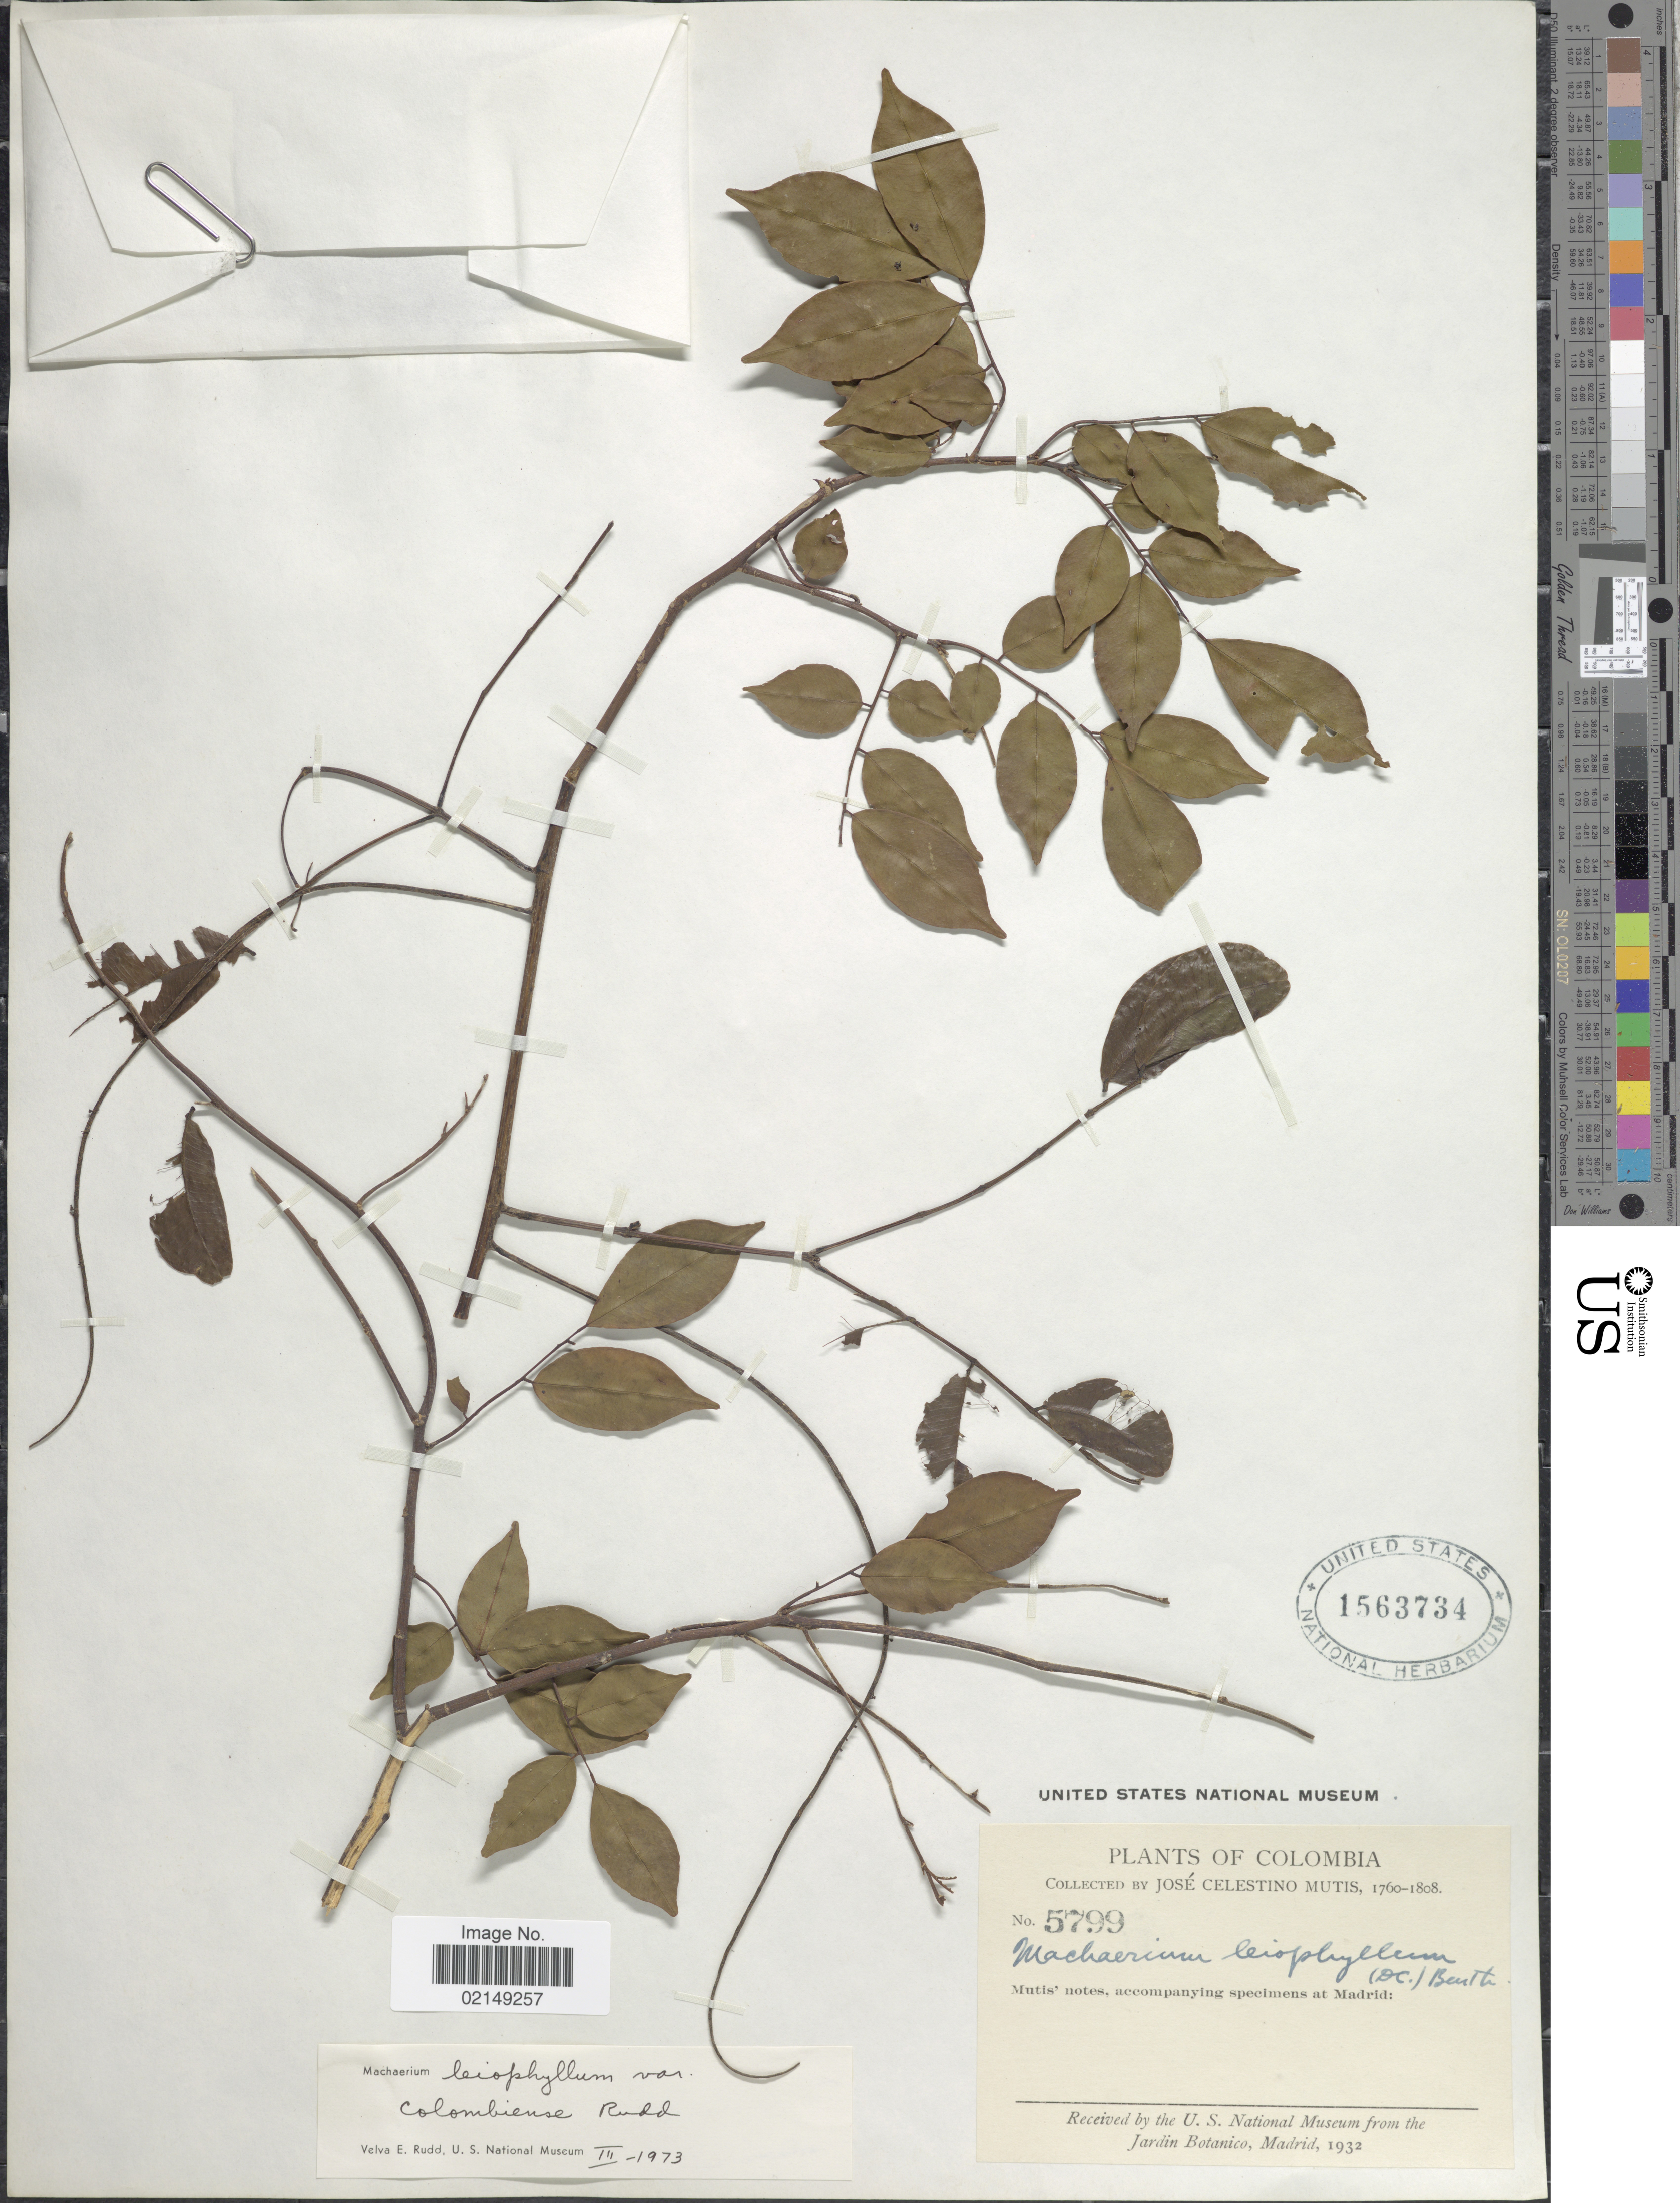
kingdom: Plantae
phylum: Tracheophyta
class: Magnoliopsida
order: Fabales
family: Fabaceae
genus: Machaerium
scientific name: Machaerium leiophyllum var. colombiense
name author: Rudd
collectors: J. C. B. Mutis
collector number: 5799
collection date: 1760/1808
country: Colombia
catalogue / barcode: US 1563734